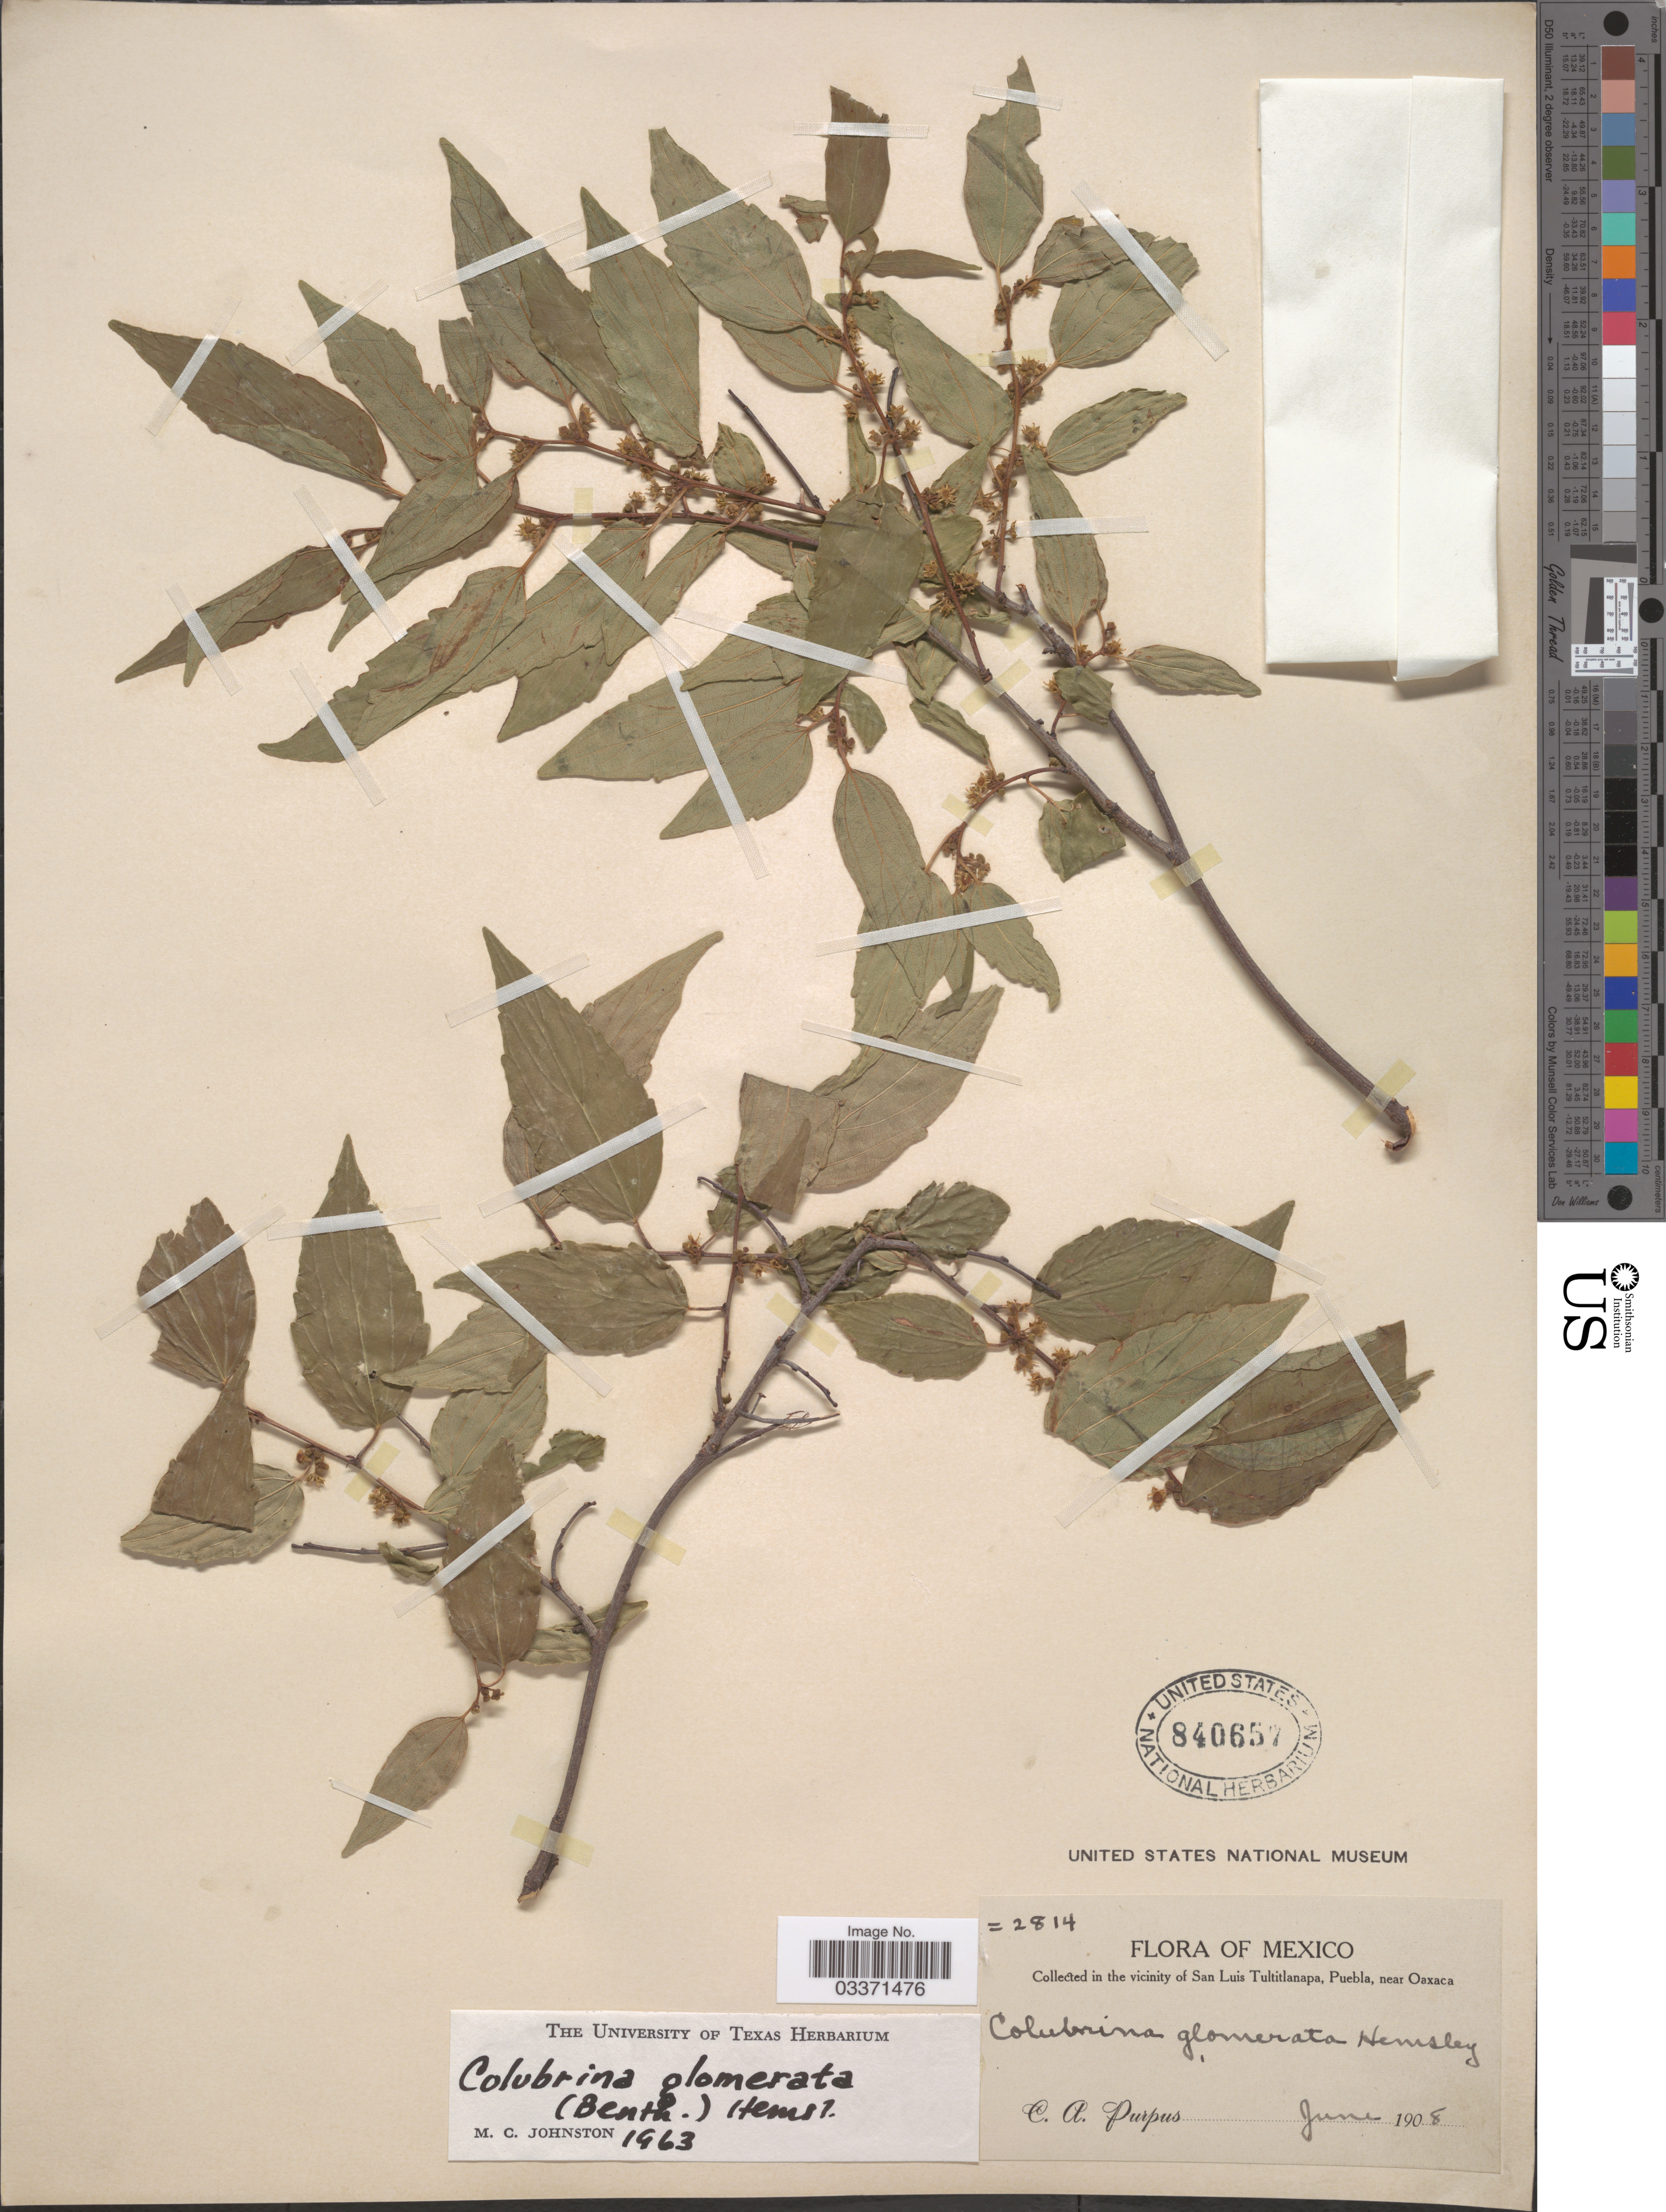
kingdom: Plantae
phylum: Tracheophyta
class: Magnoliopsida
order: Rosales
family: Rhamnaceae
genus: Colubrina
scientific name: Colubrina glabra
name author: S. Watson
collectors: C. A. Purpus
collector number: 2814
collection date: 1908-06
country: Mexico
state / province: Puebla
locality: In the vicinity of San Luis Tultitlanapa, near Oaxaca.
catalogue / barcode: US 840657